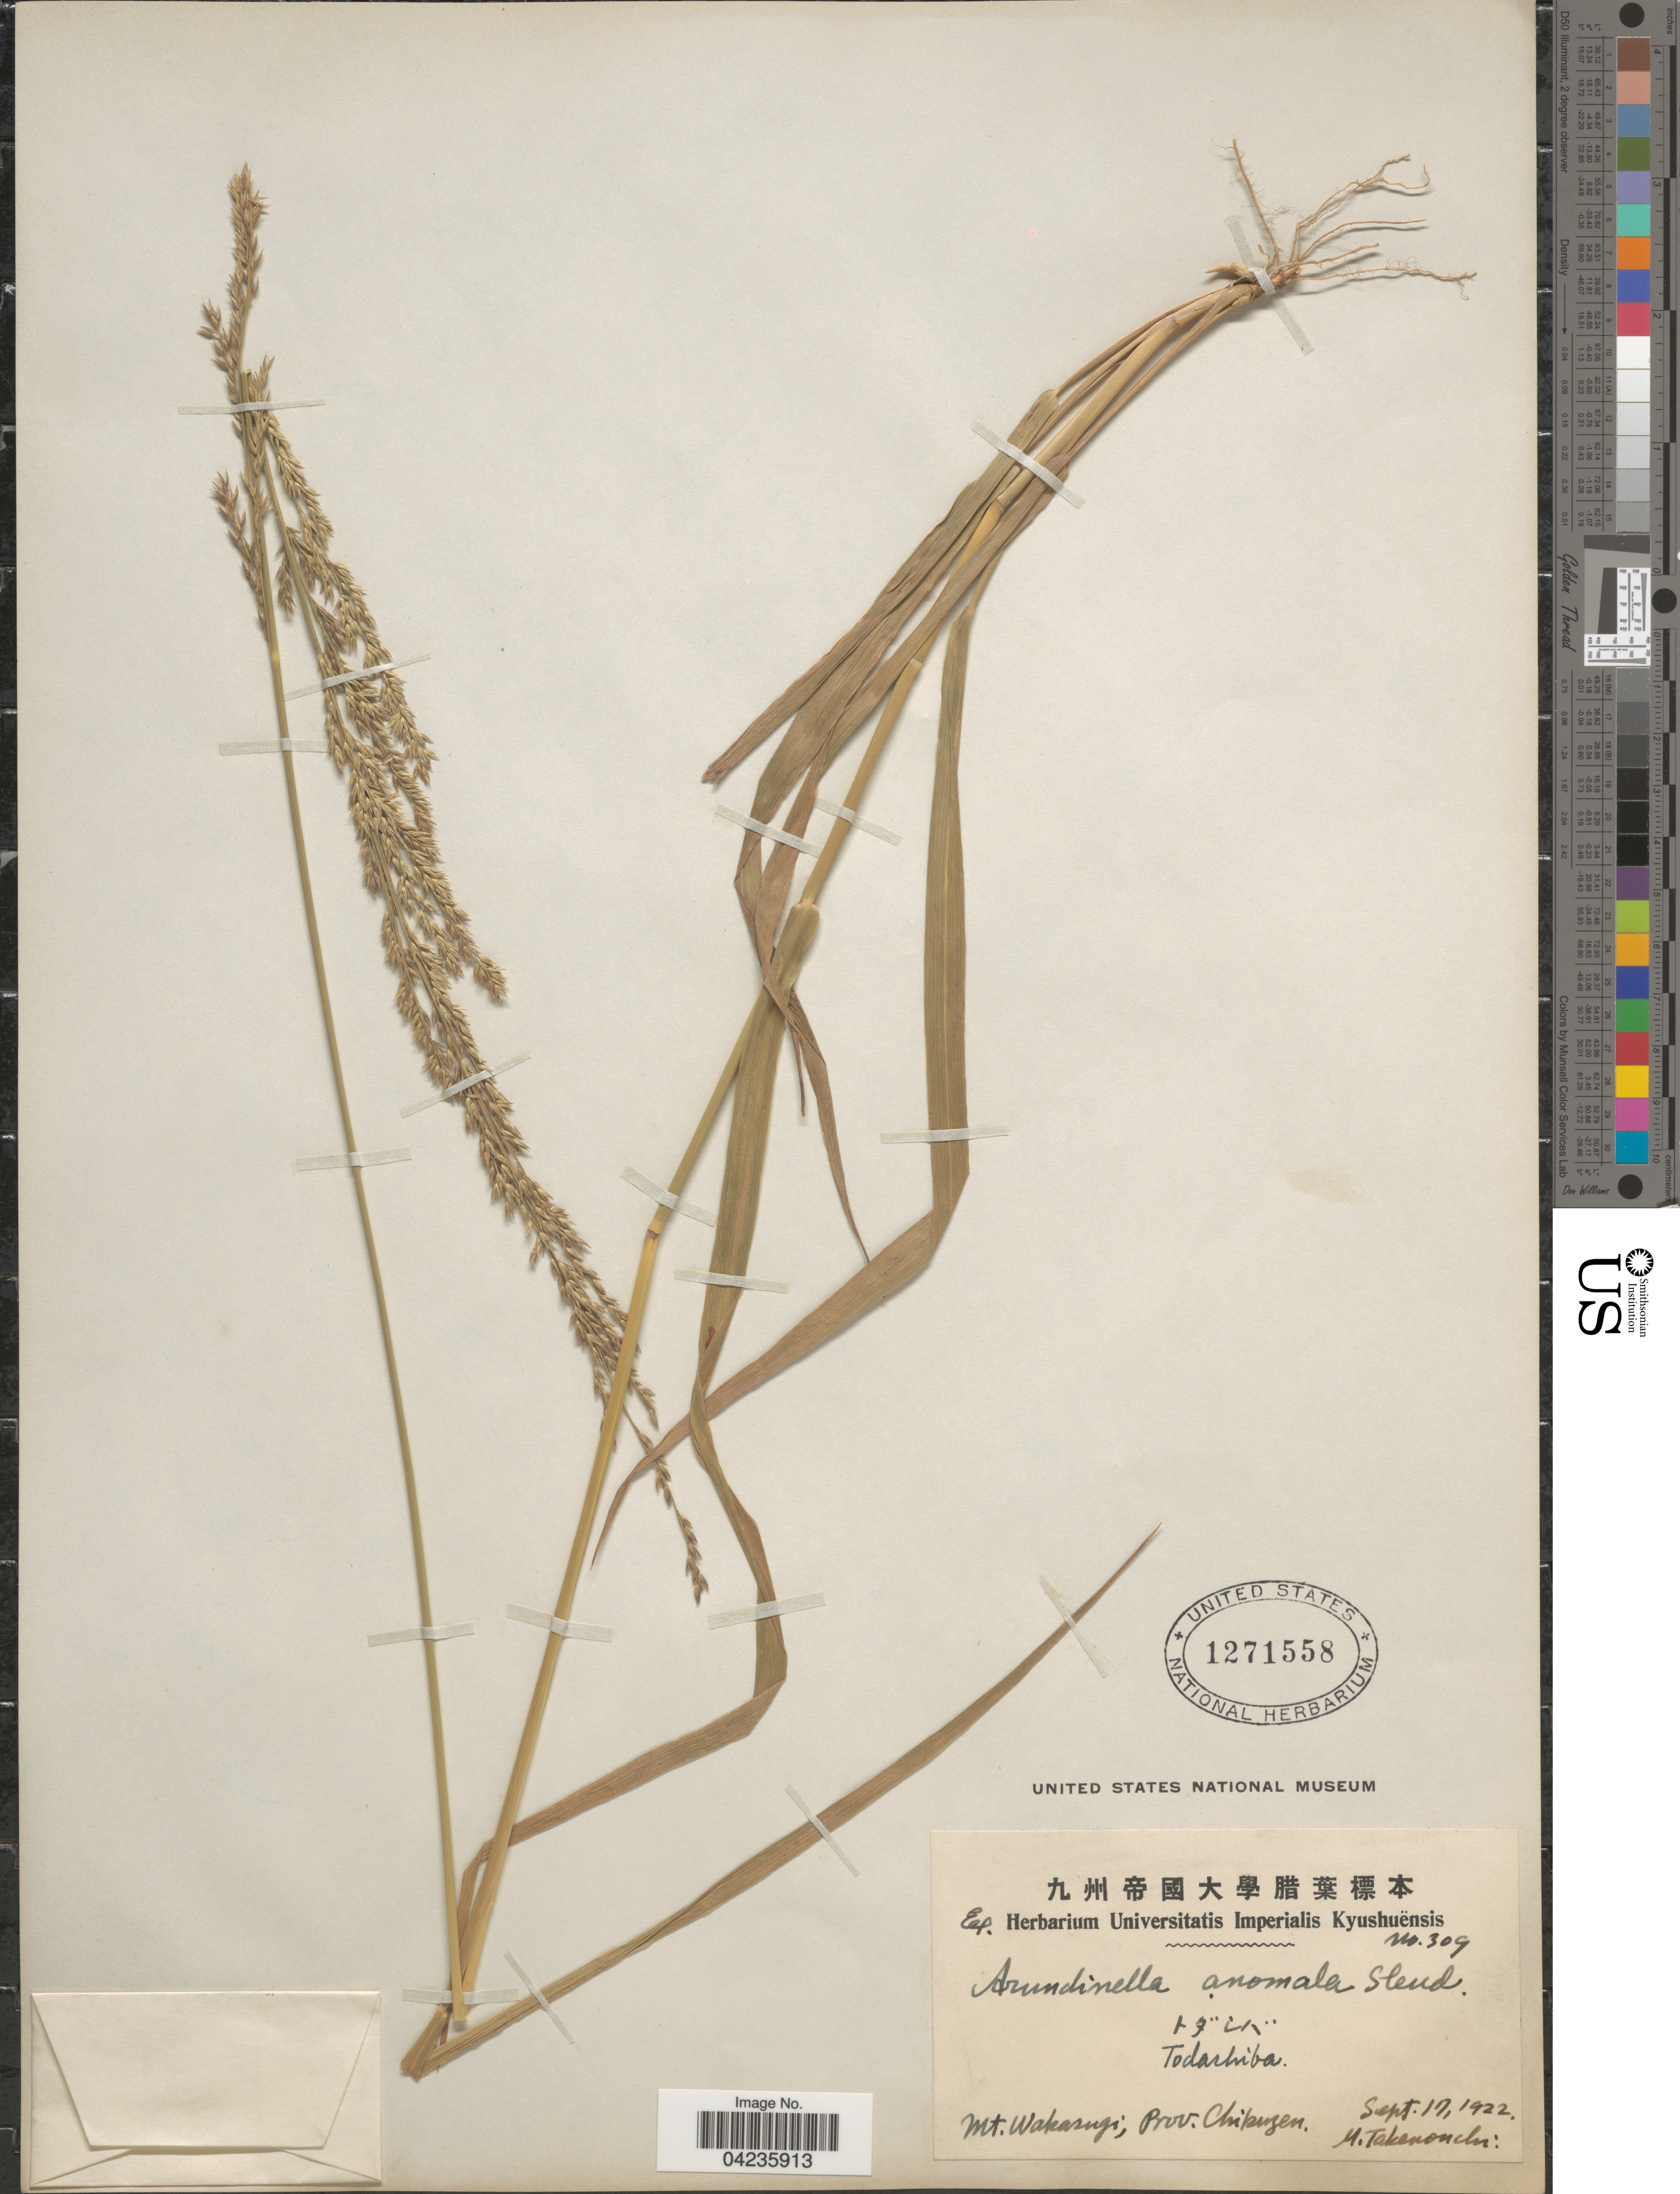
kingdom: Plantae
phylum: Tracheophyta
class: Liliopsida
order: Poales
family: Poaceae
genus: Arundinella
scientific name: Arundinella hirta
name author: (Thunb.) Tanaka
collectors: M. Takenouchi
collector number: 309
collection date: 1922-09-17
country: Japan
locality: Mt. Wakasugi; Prov. Chikuzen.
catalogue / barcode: US 1271558